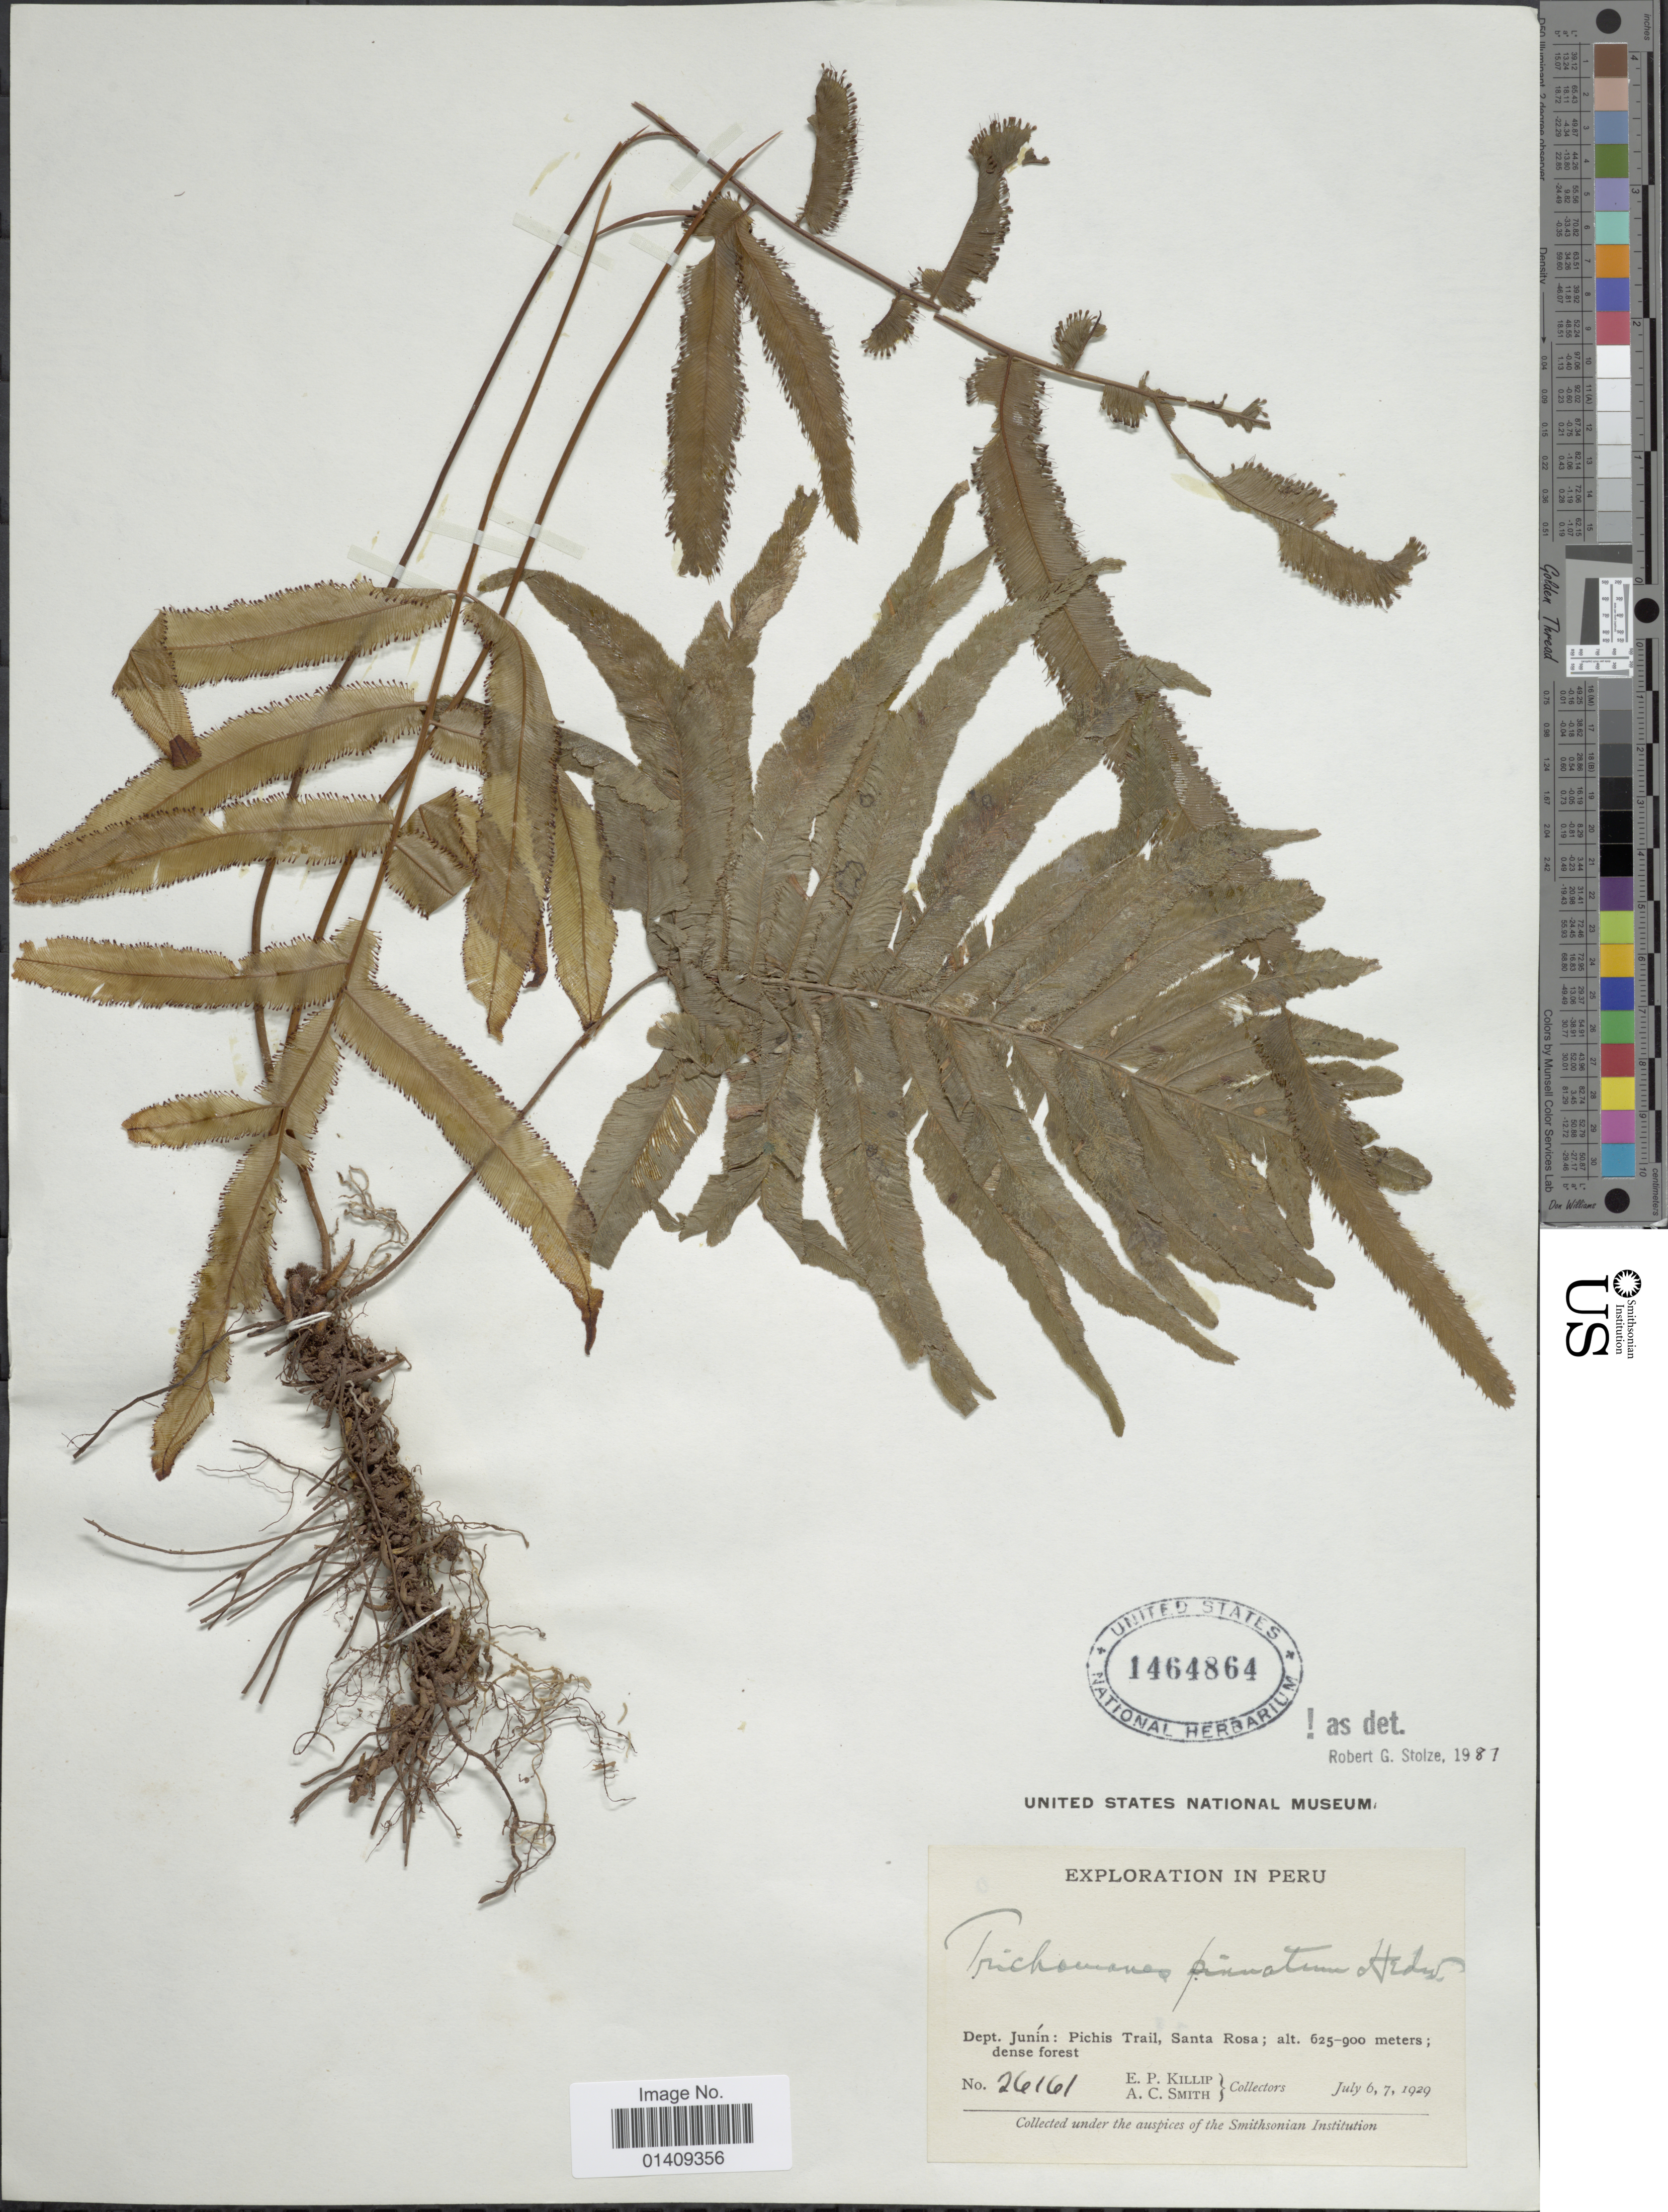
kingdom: Plantae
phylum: Tracheophyta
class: Polypodiopsida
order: Hymenophyllales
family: Hymenophyllaceae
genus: Trichomanes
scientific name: Trichomanes pinnatum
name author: Hedw.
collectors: E. P. Killip & A. C. Smith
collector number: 26161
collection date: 1929-07-06/1929-07-07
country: Peru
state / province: Junín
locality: Dept, Junin: Pichis Trail Santa Rosa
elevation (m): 625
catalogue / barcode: US 1464864